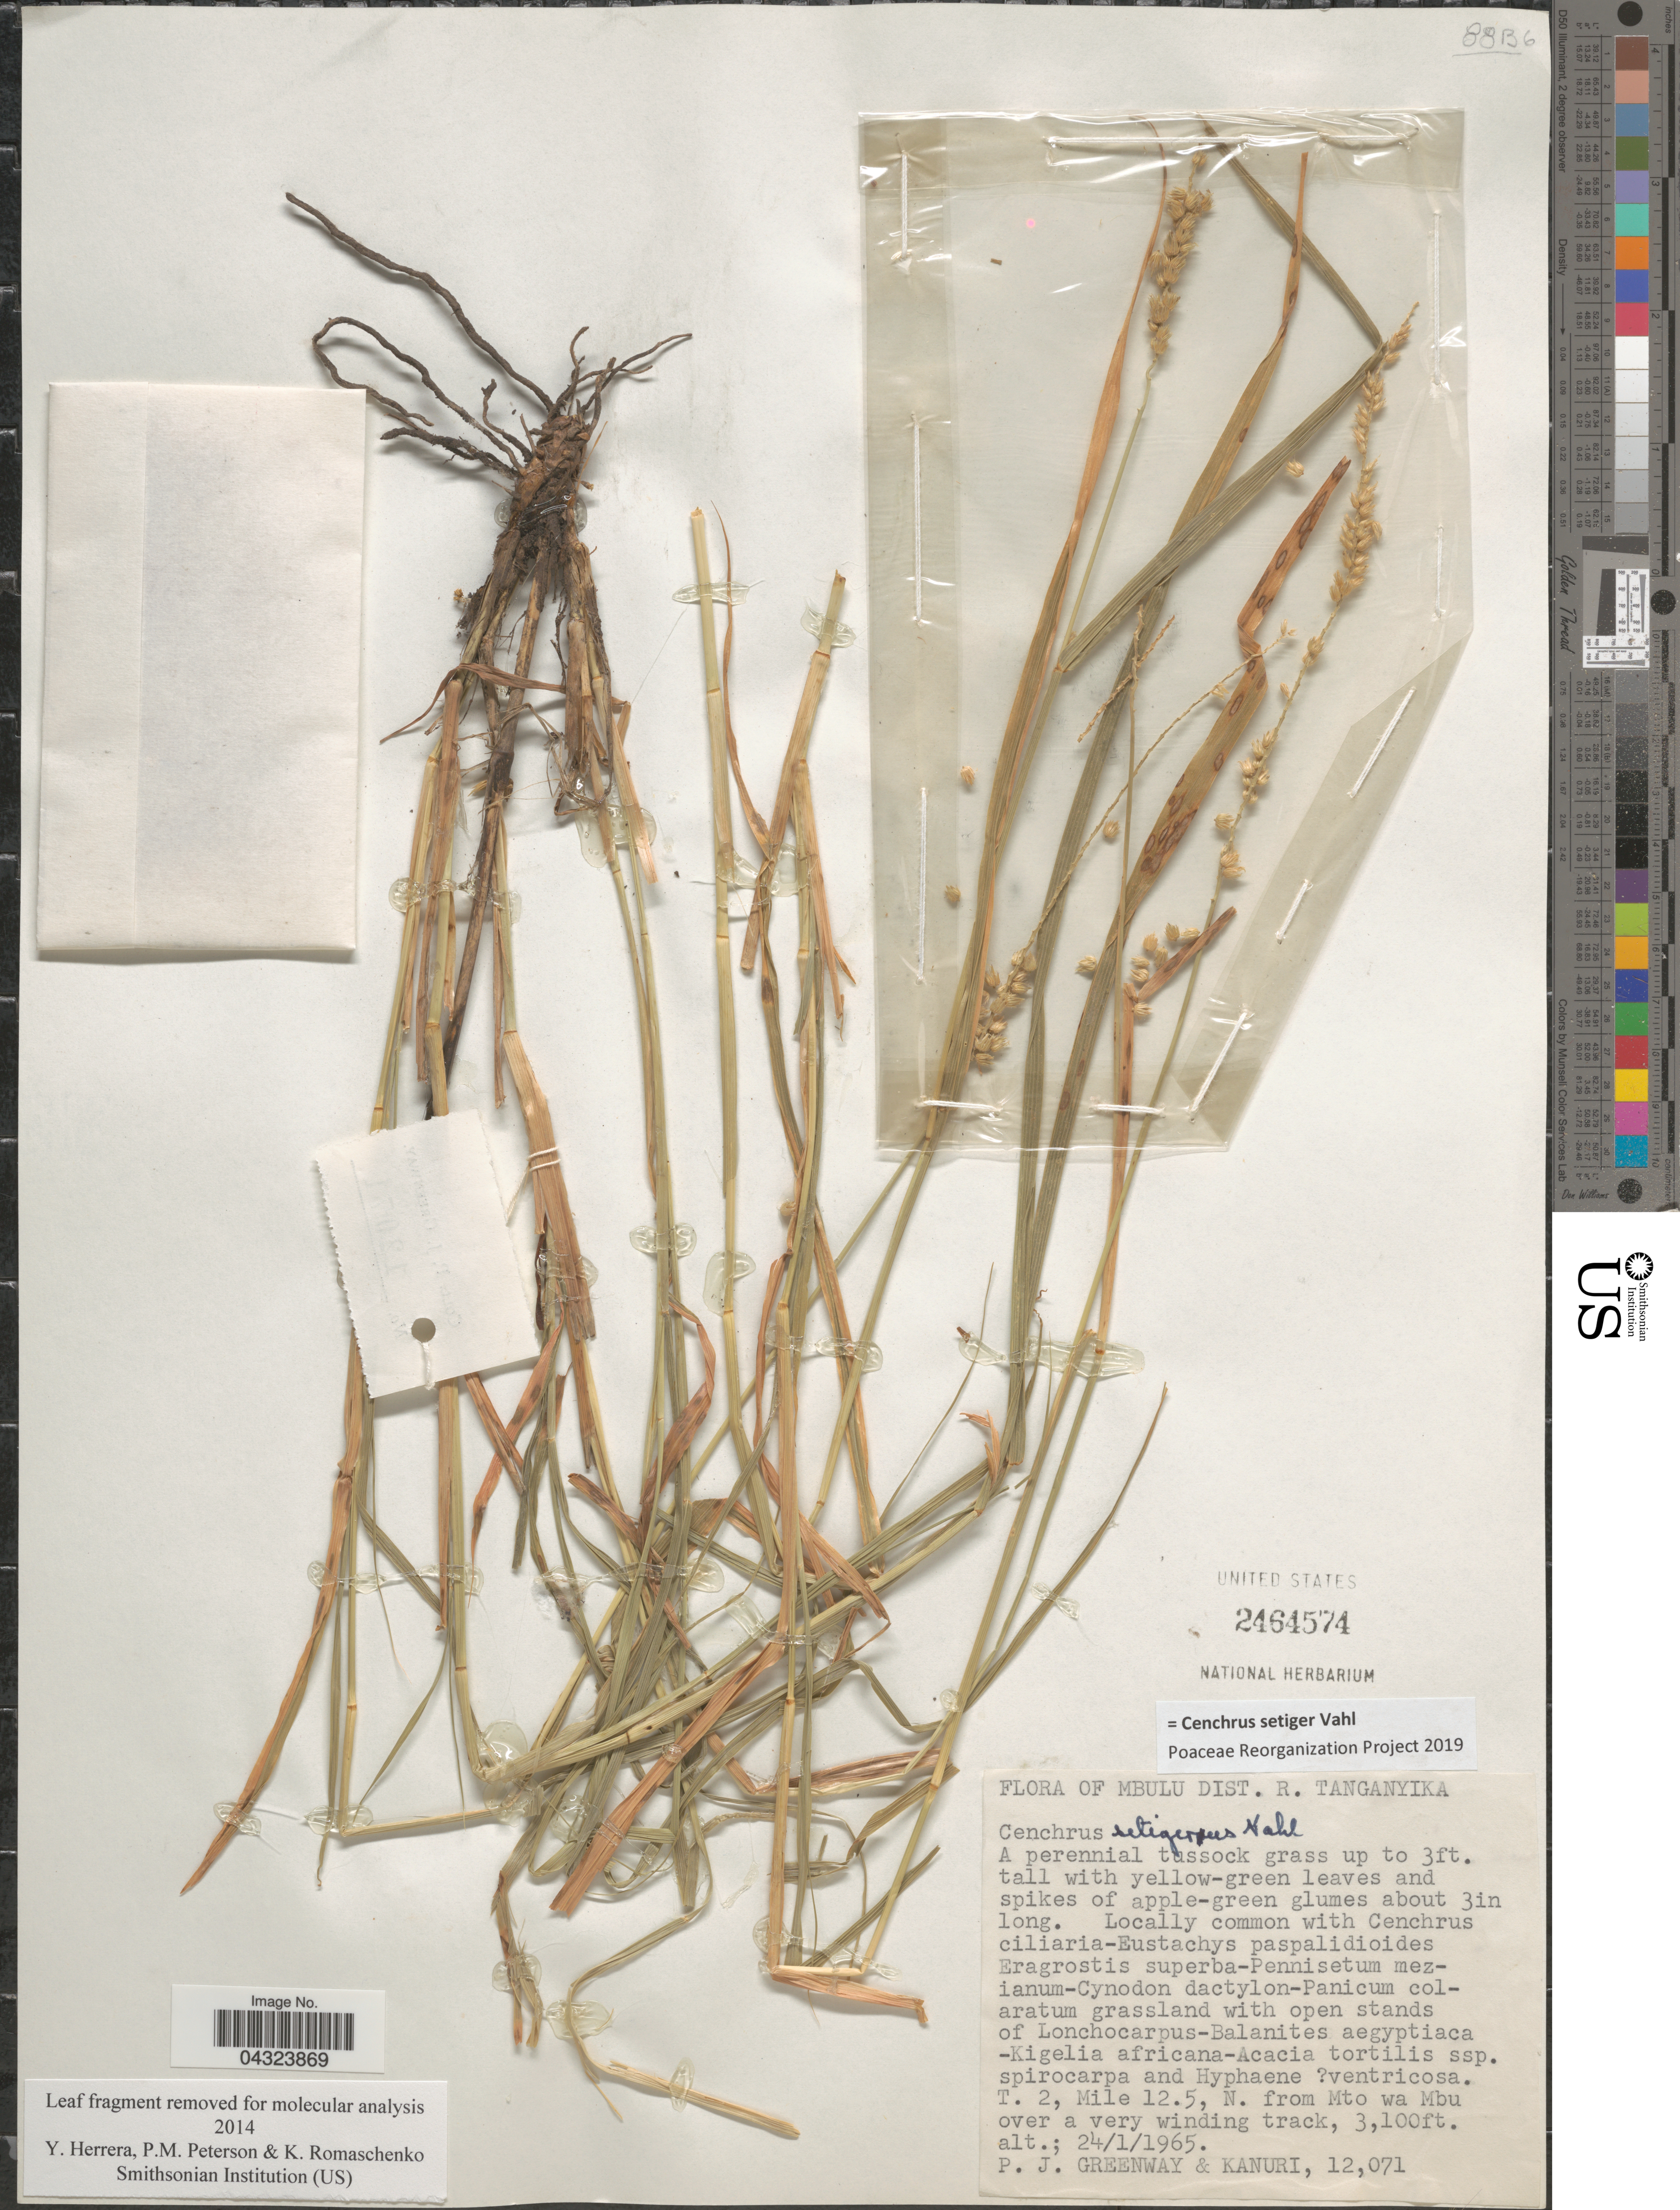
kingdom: Plantae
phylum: Tracheophyta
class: Liliopsida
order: Poales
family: Poaceae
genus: Cenchrus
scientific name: Cenchrus setiger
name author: Vahl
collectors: P. J. Greenway & -. Kanuri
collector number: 12071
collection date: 1965-01-24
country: Tanzania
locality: Mbulu Dist. R. Tanganyika. T. 2, Mile 12.5, N. from Mto wa Mbu over a winding track.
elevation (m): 945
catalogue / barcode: US 2464574